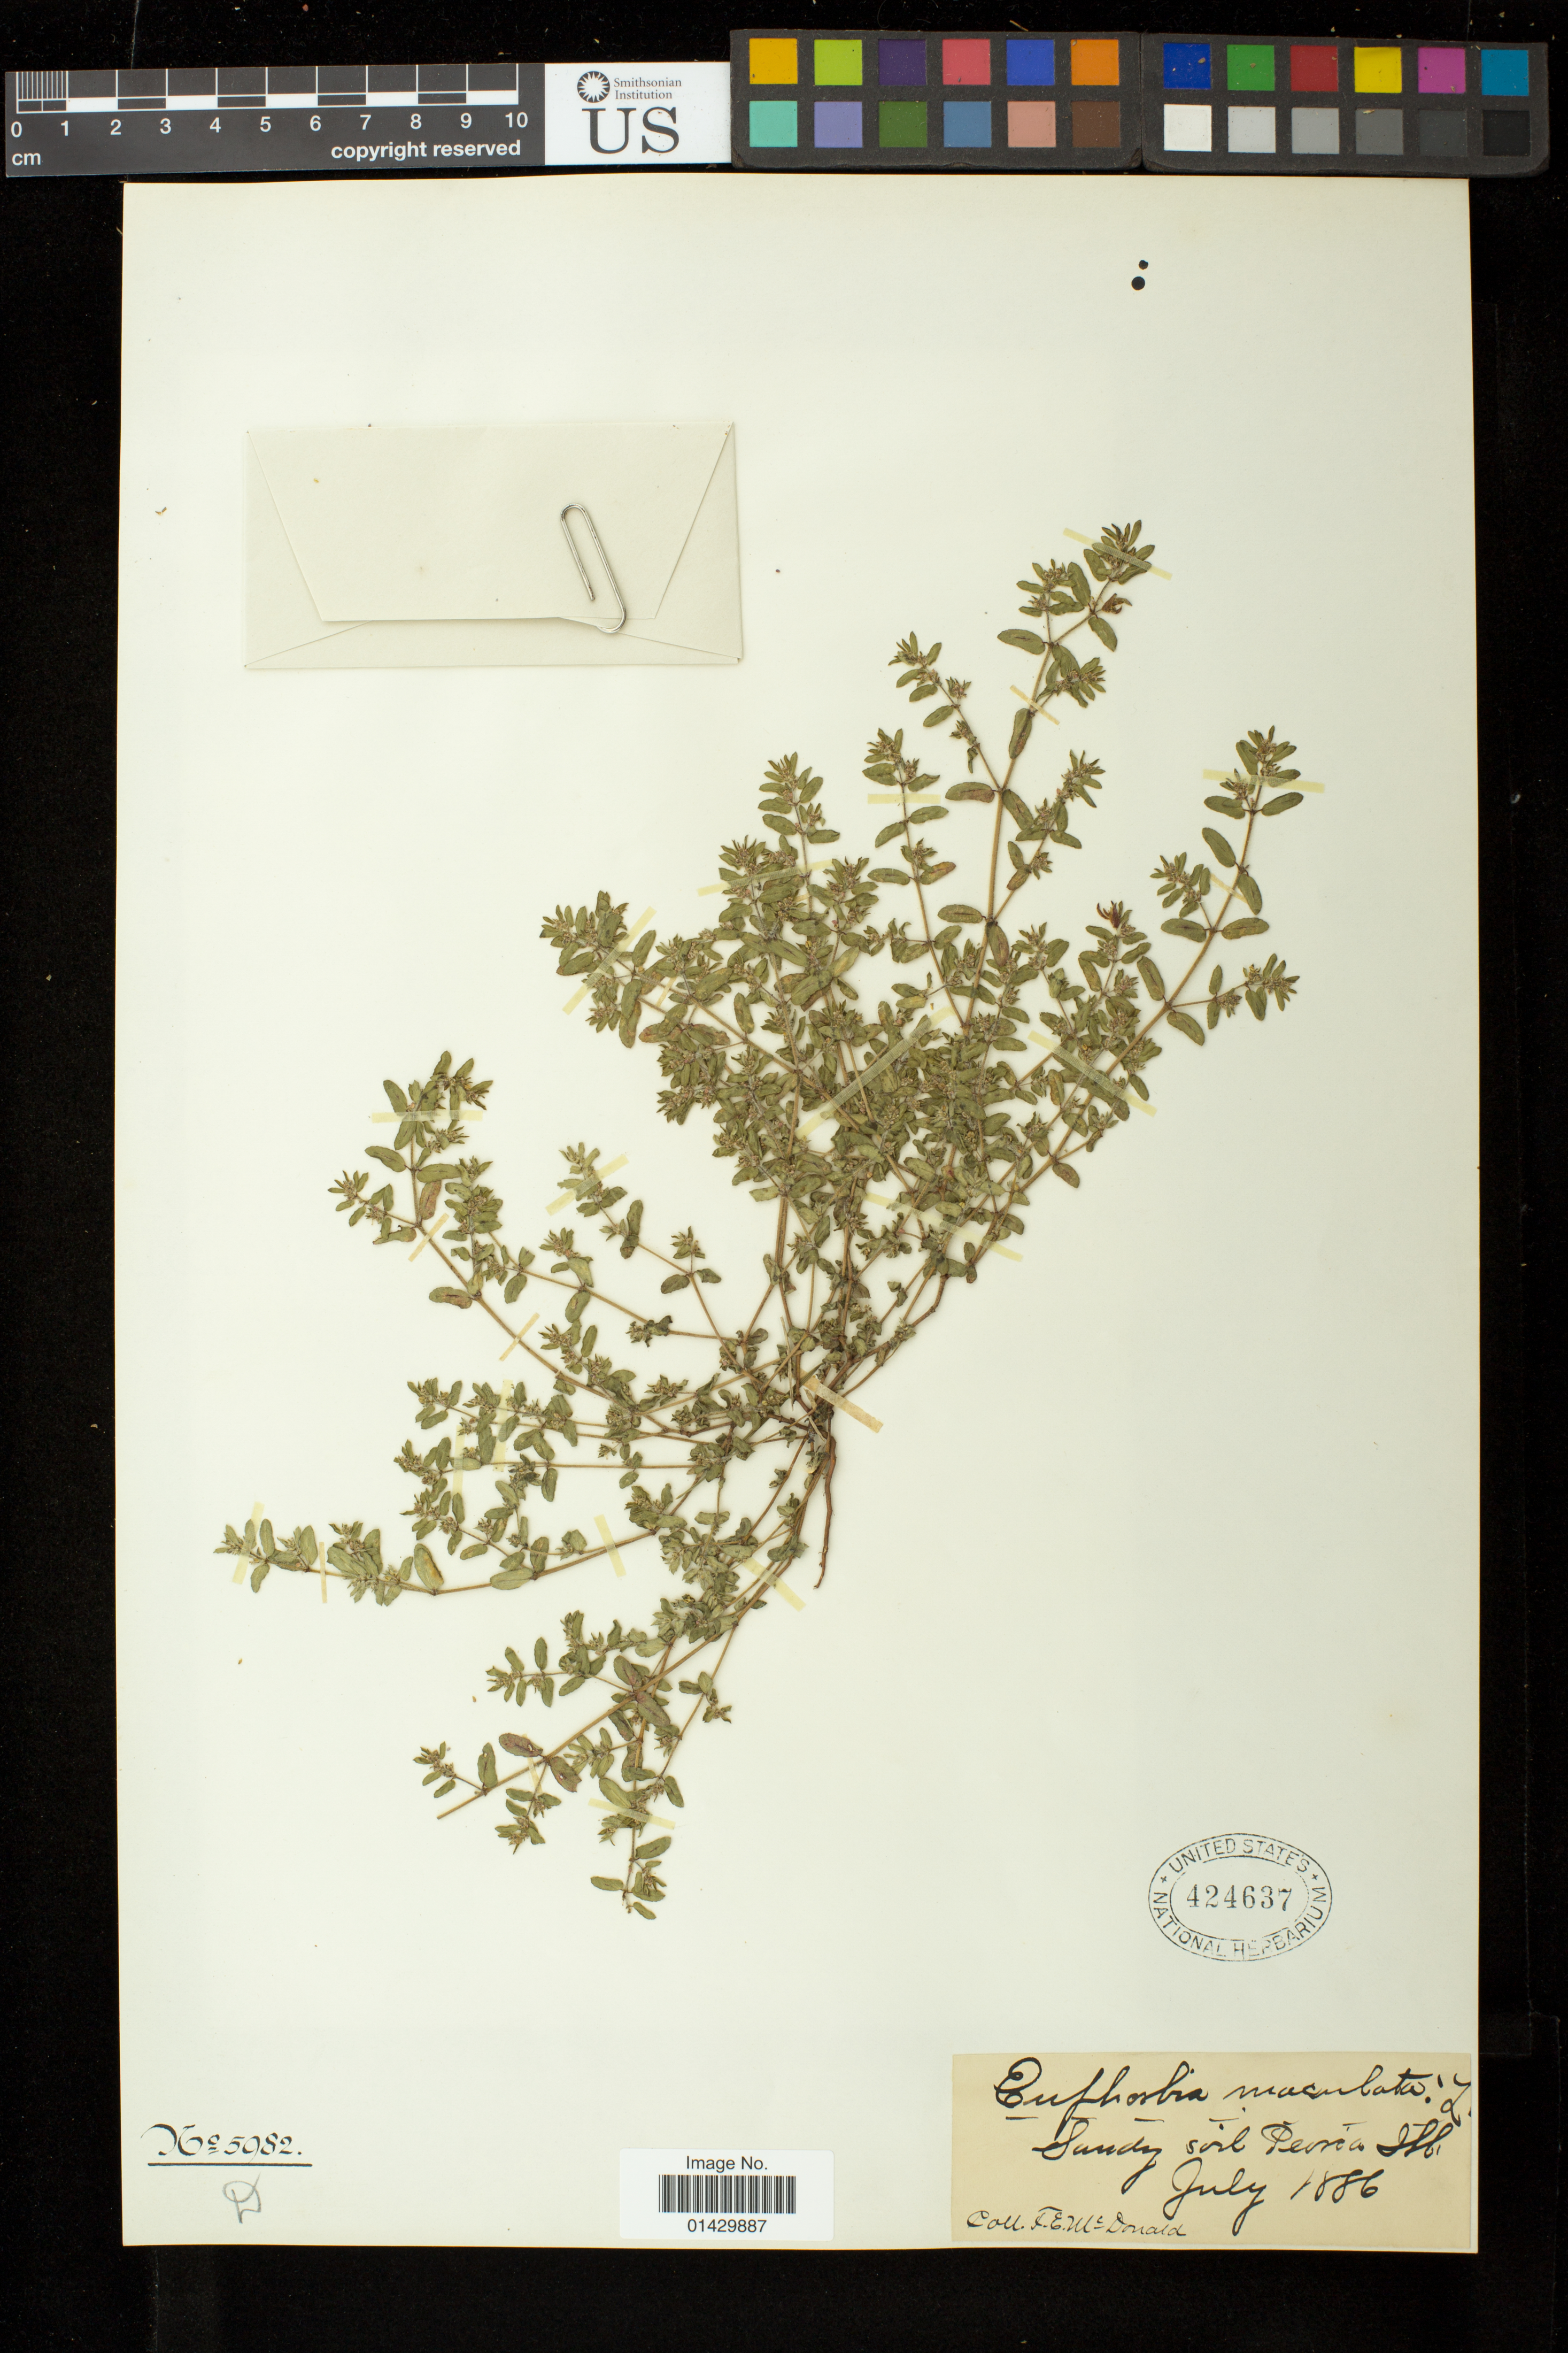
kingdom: Plantae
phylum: Tracheophyta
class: Magnoliopsida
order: Malpighiales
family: Euphorbiaceae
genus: Euphorbia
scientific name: Euphorbia maculata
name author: L.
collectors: F. E. McDonald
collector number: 5982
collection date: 1886-07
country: United States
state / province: Illinois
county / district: Peoria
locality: Sandy soil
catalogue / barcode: US 424637